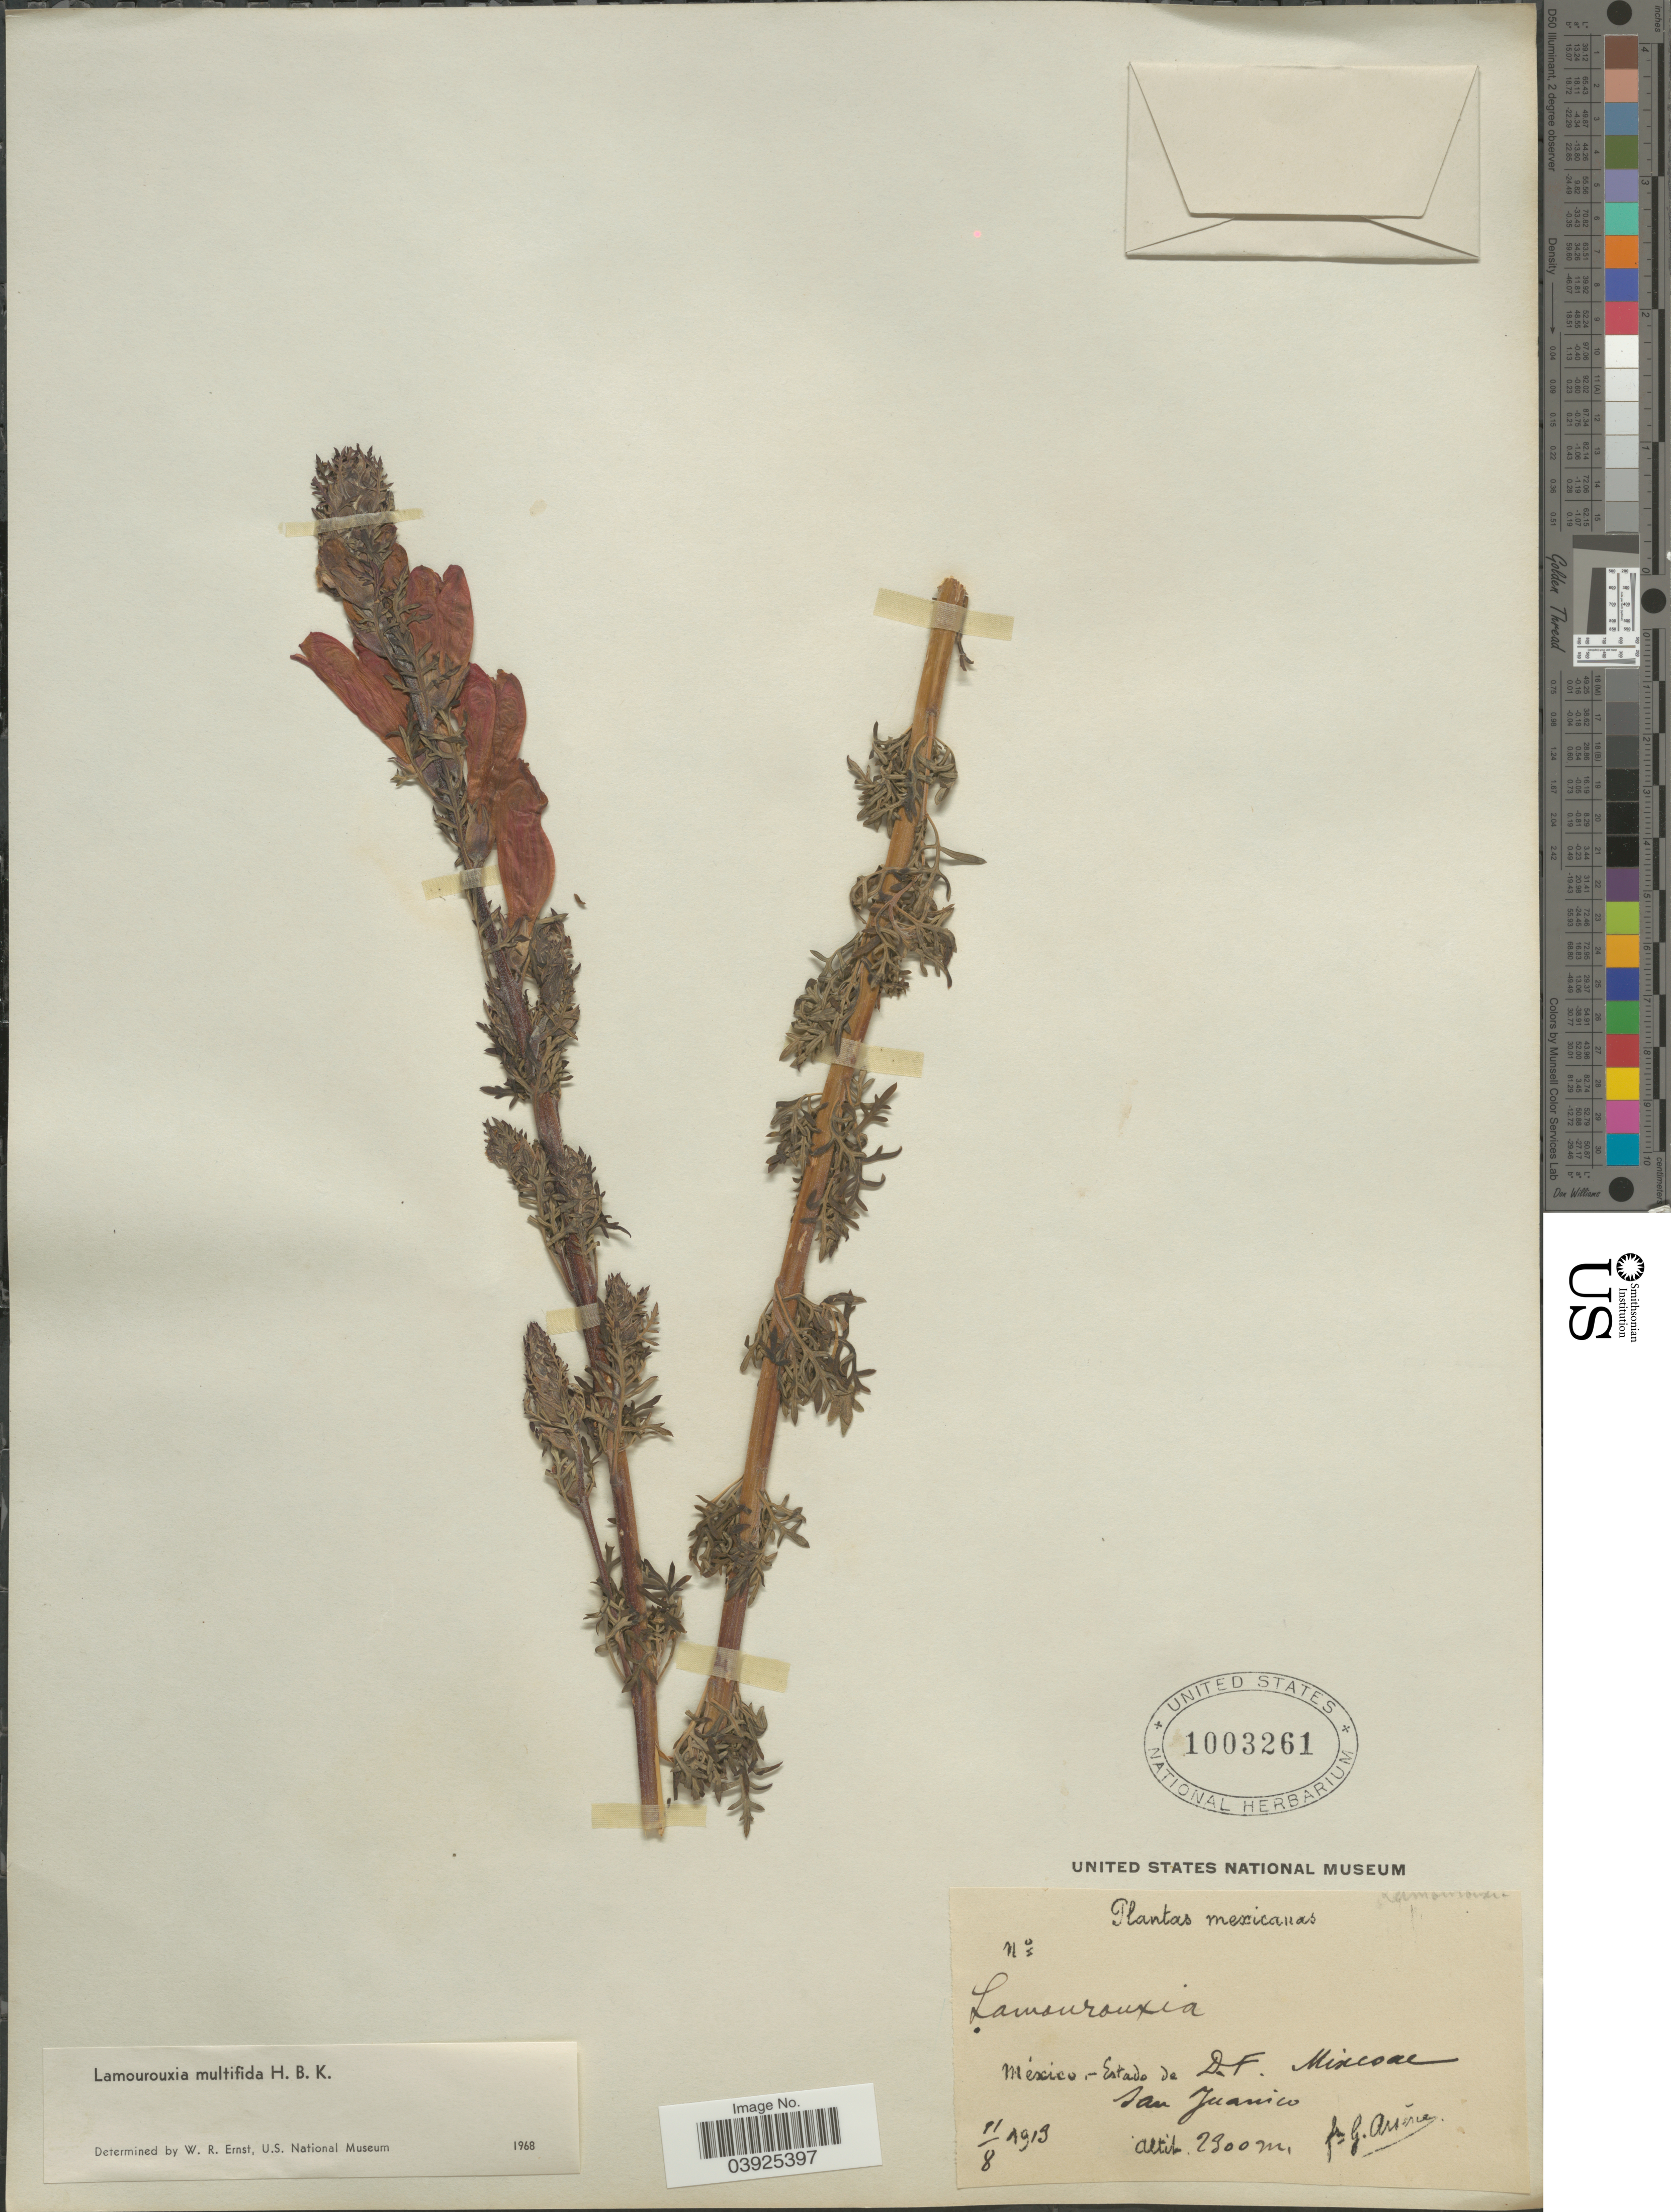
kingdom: Plantae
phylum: Tracheophyta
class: Magnoliopsida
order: Lamiales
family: Orobanchaceae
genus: Lamourouxia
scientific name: Lamourouxia multifida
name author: Kunth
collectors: Bro. G. Arsène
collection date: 1913-08-11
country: Mexico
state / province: Distrito Federal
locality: Mexico. San Juanico.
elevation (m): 2300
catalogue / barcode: US 1003261